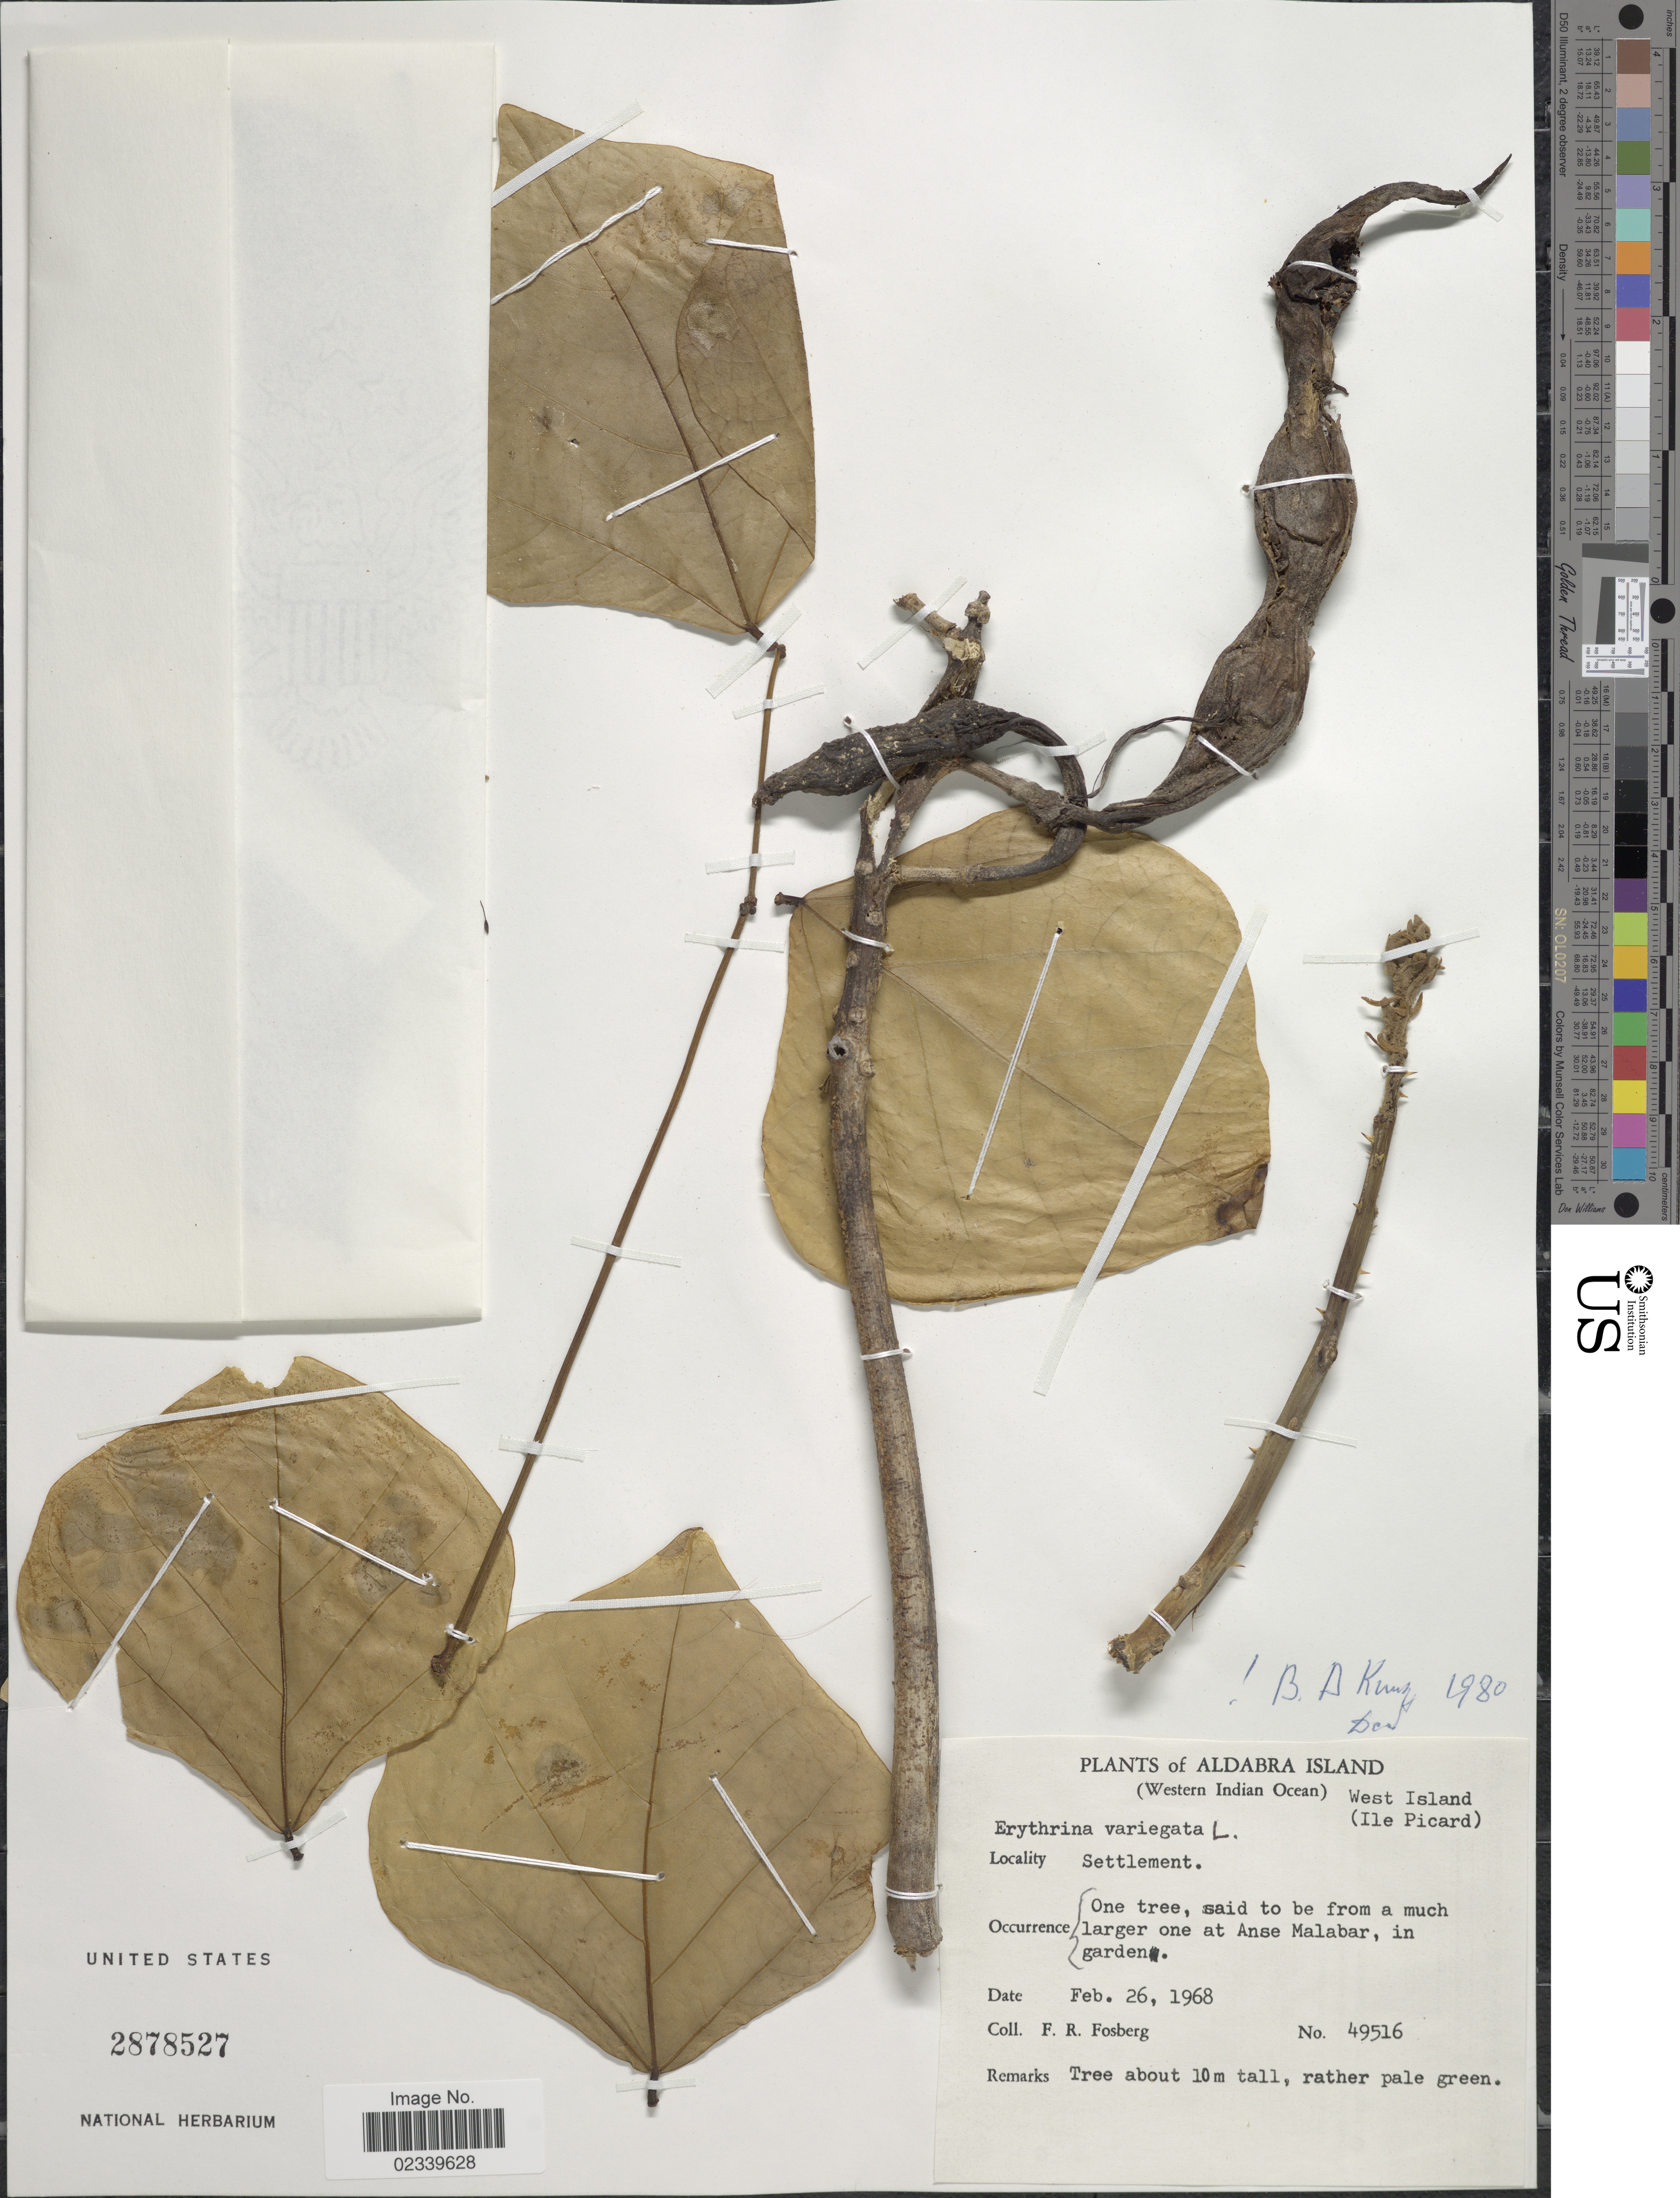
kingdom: Plantae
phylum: Tracheophyta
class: Magnoliopsida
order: Fabales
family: Fabaceae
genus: Erythrina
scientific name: Erythrina variegata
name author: L.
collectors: F. R. Fosberg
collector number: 49516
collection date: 1968-02-26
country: Seychelles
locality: Aldabra Island, (Western Indian Ocean) West Island (Ile Picard) Settlement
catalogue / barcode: US 2878527